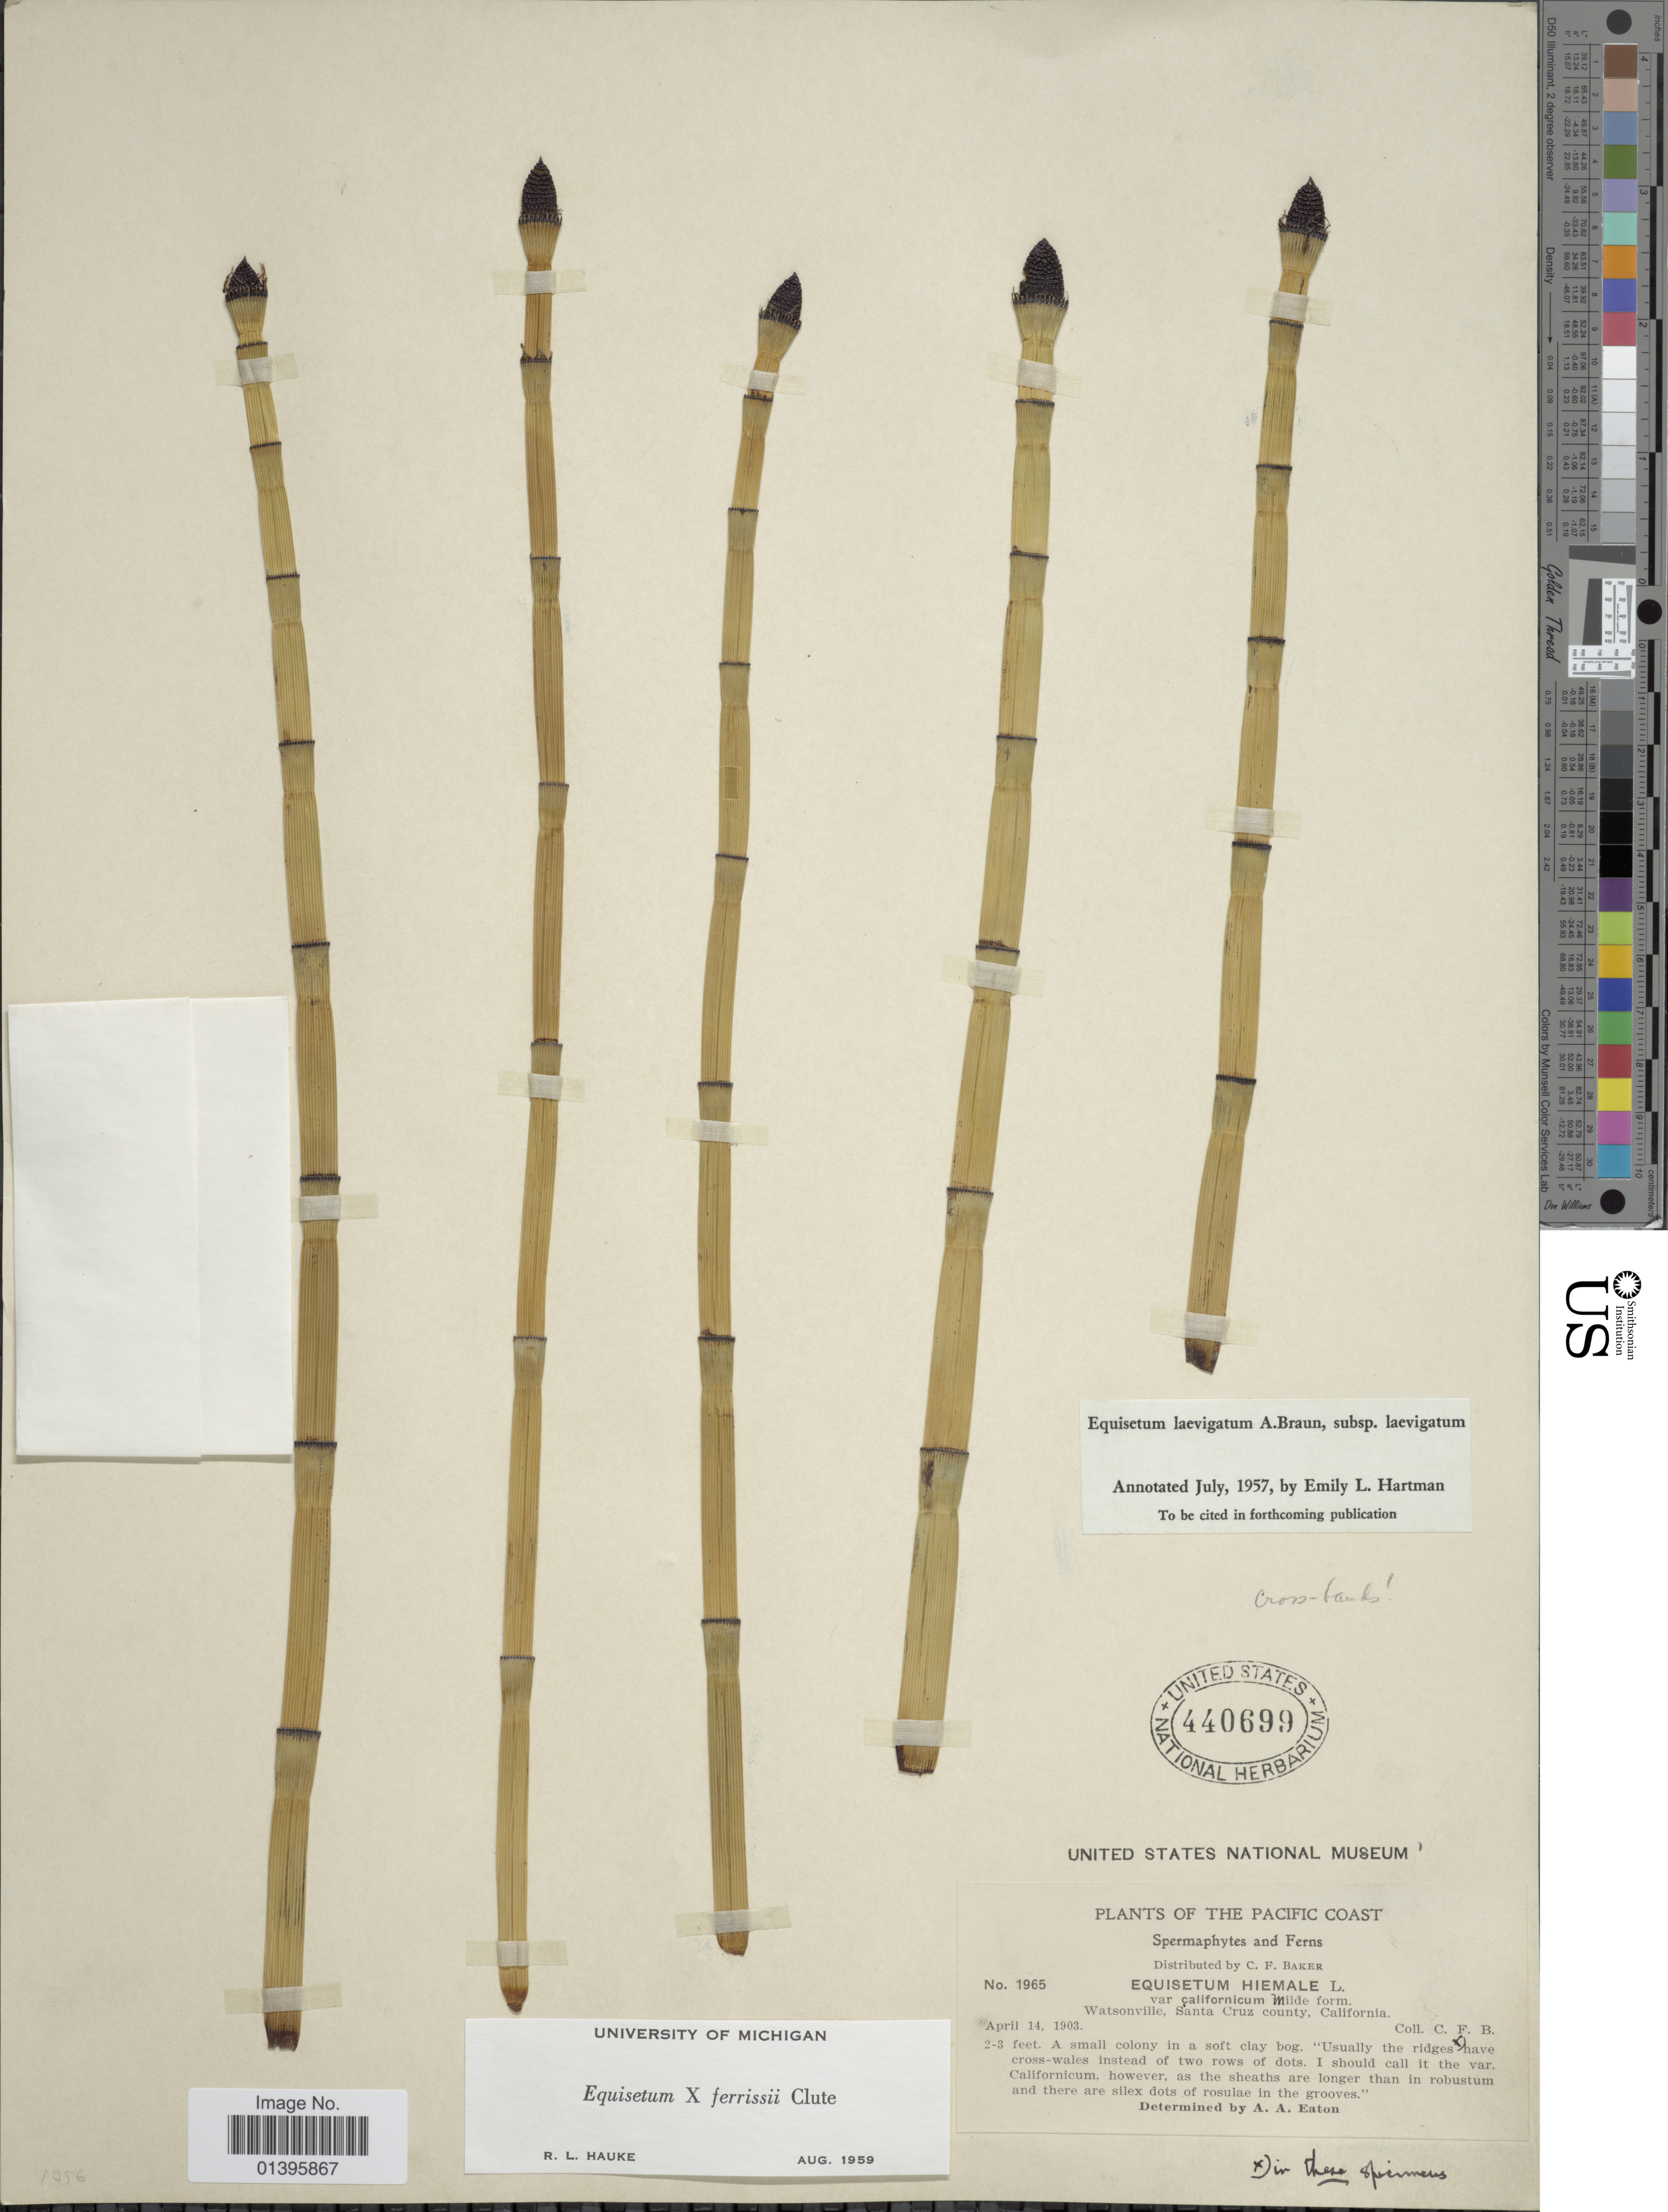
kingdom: Plantae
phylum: Tracheophyta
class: Polypodiopsida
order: Equisetales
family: Equisetaceae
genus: Equisetum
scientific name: Equisetum x ferrissii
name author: Clute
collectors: C. F. Baker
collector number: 1965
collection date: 1903-04-14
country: United States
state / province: California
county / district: Santa Cruz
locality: Pacific Coast. Spermaphytes and Ferns. Watsonville, Santa Cruz county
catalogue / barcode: US 440699